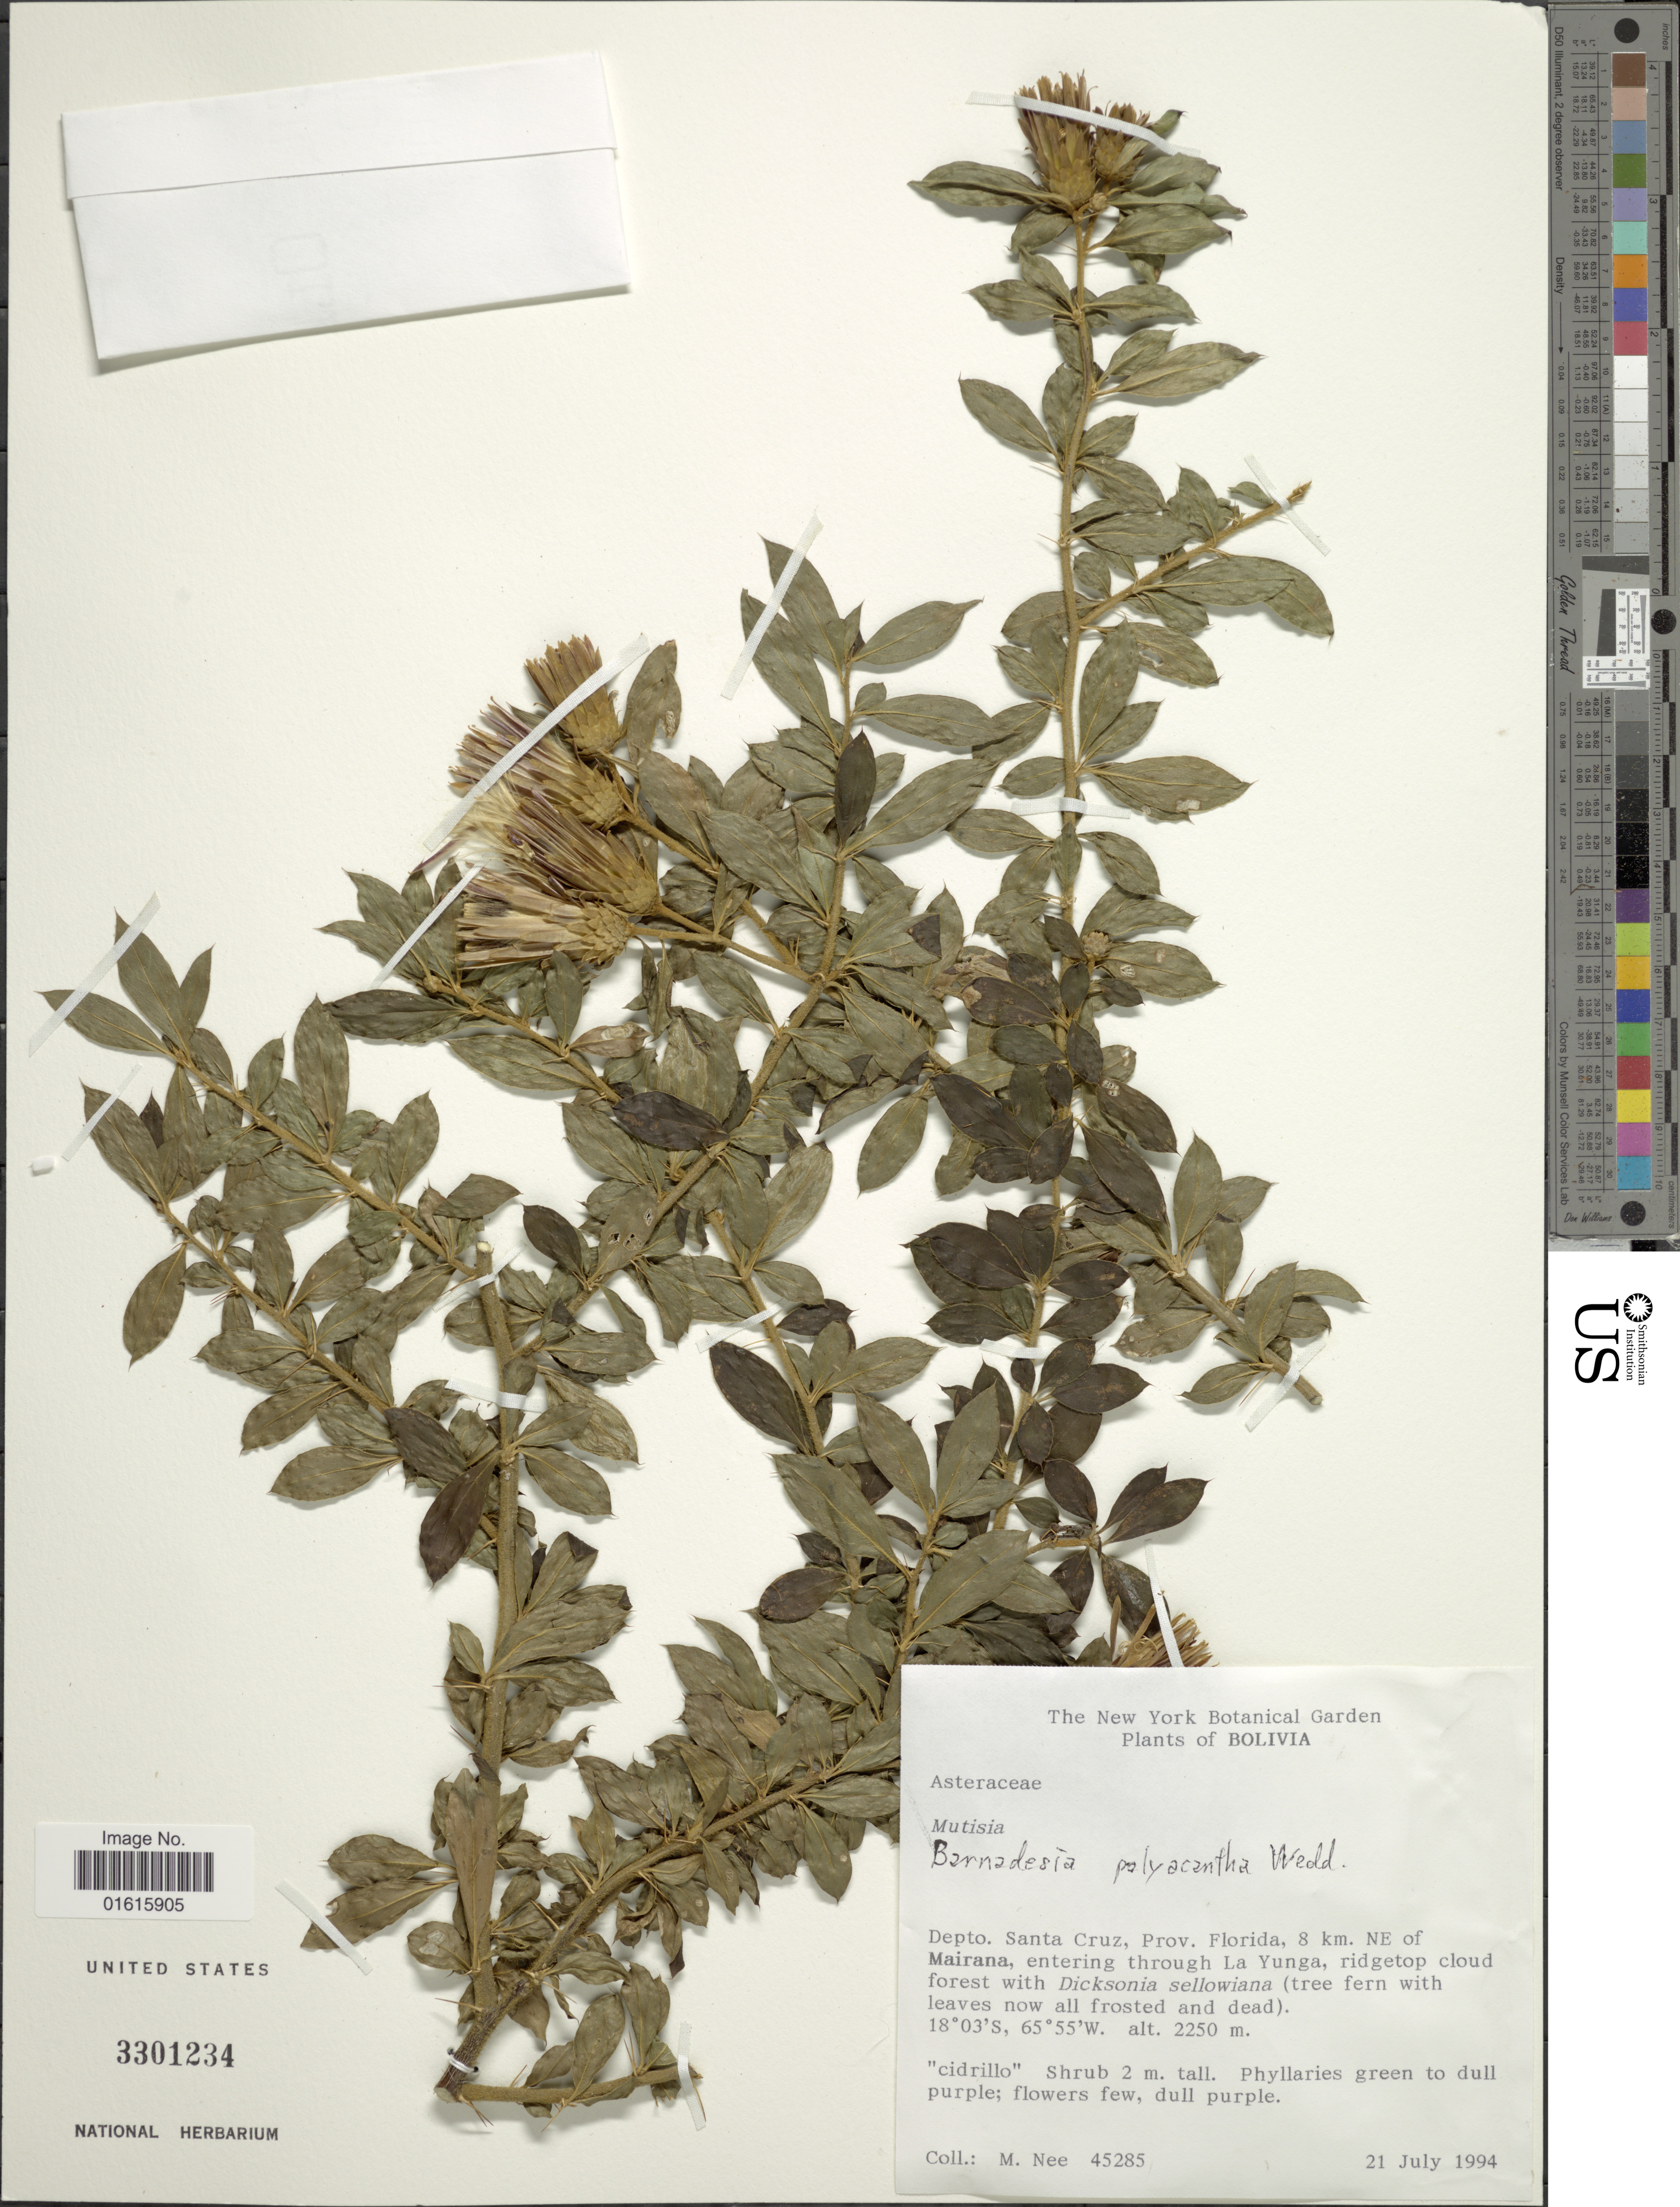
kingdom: Plantae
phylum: Tracheophyta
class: Magnoliopsida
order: Asterales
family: Asteraceae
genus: Barnadesia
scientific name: Barnadesia polyacantha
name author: Wedd.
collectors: M. Nee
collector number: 45285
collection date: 1994-07-21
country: Bolivia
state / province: Santa Cruz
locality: Prov. Fliruda, 8 km Ne of Mairana, entering through la Yunga, ridgetop cloud forest with Dicksonia sellowiana (tree fern with leaves now all frosted and dead)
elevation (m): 2250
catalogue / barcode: US 3301234